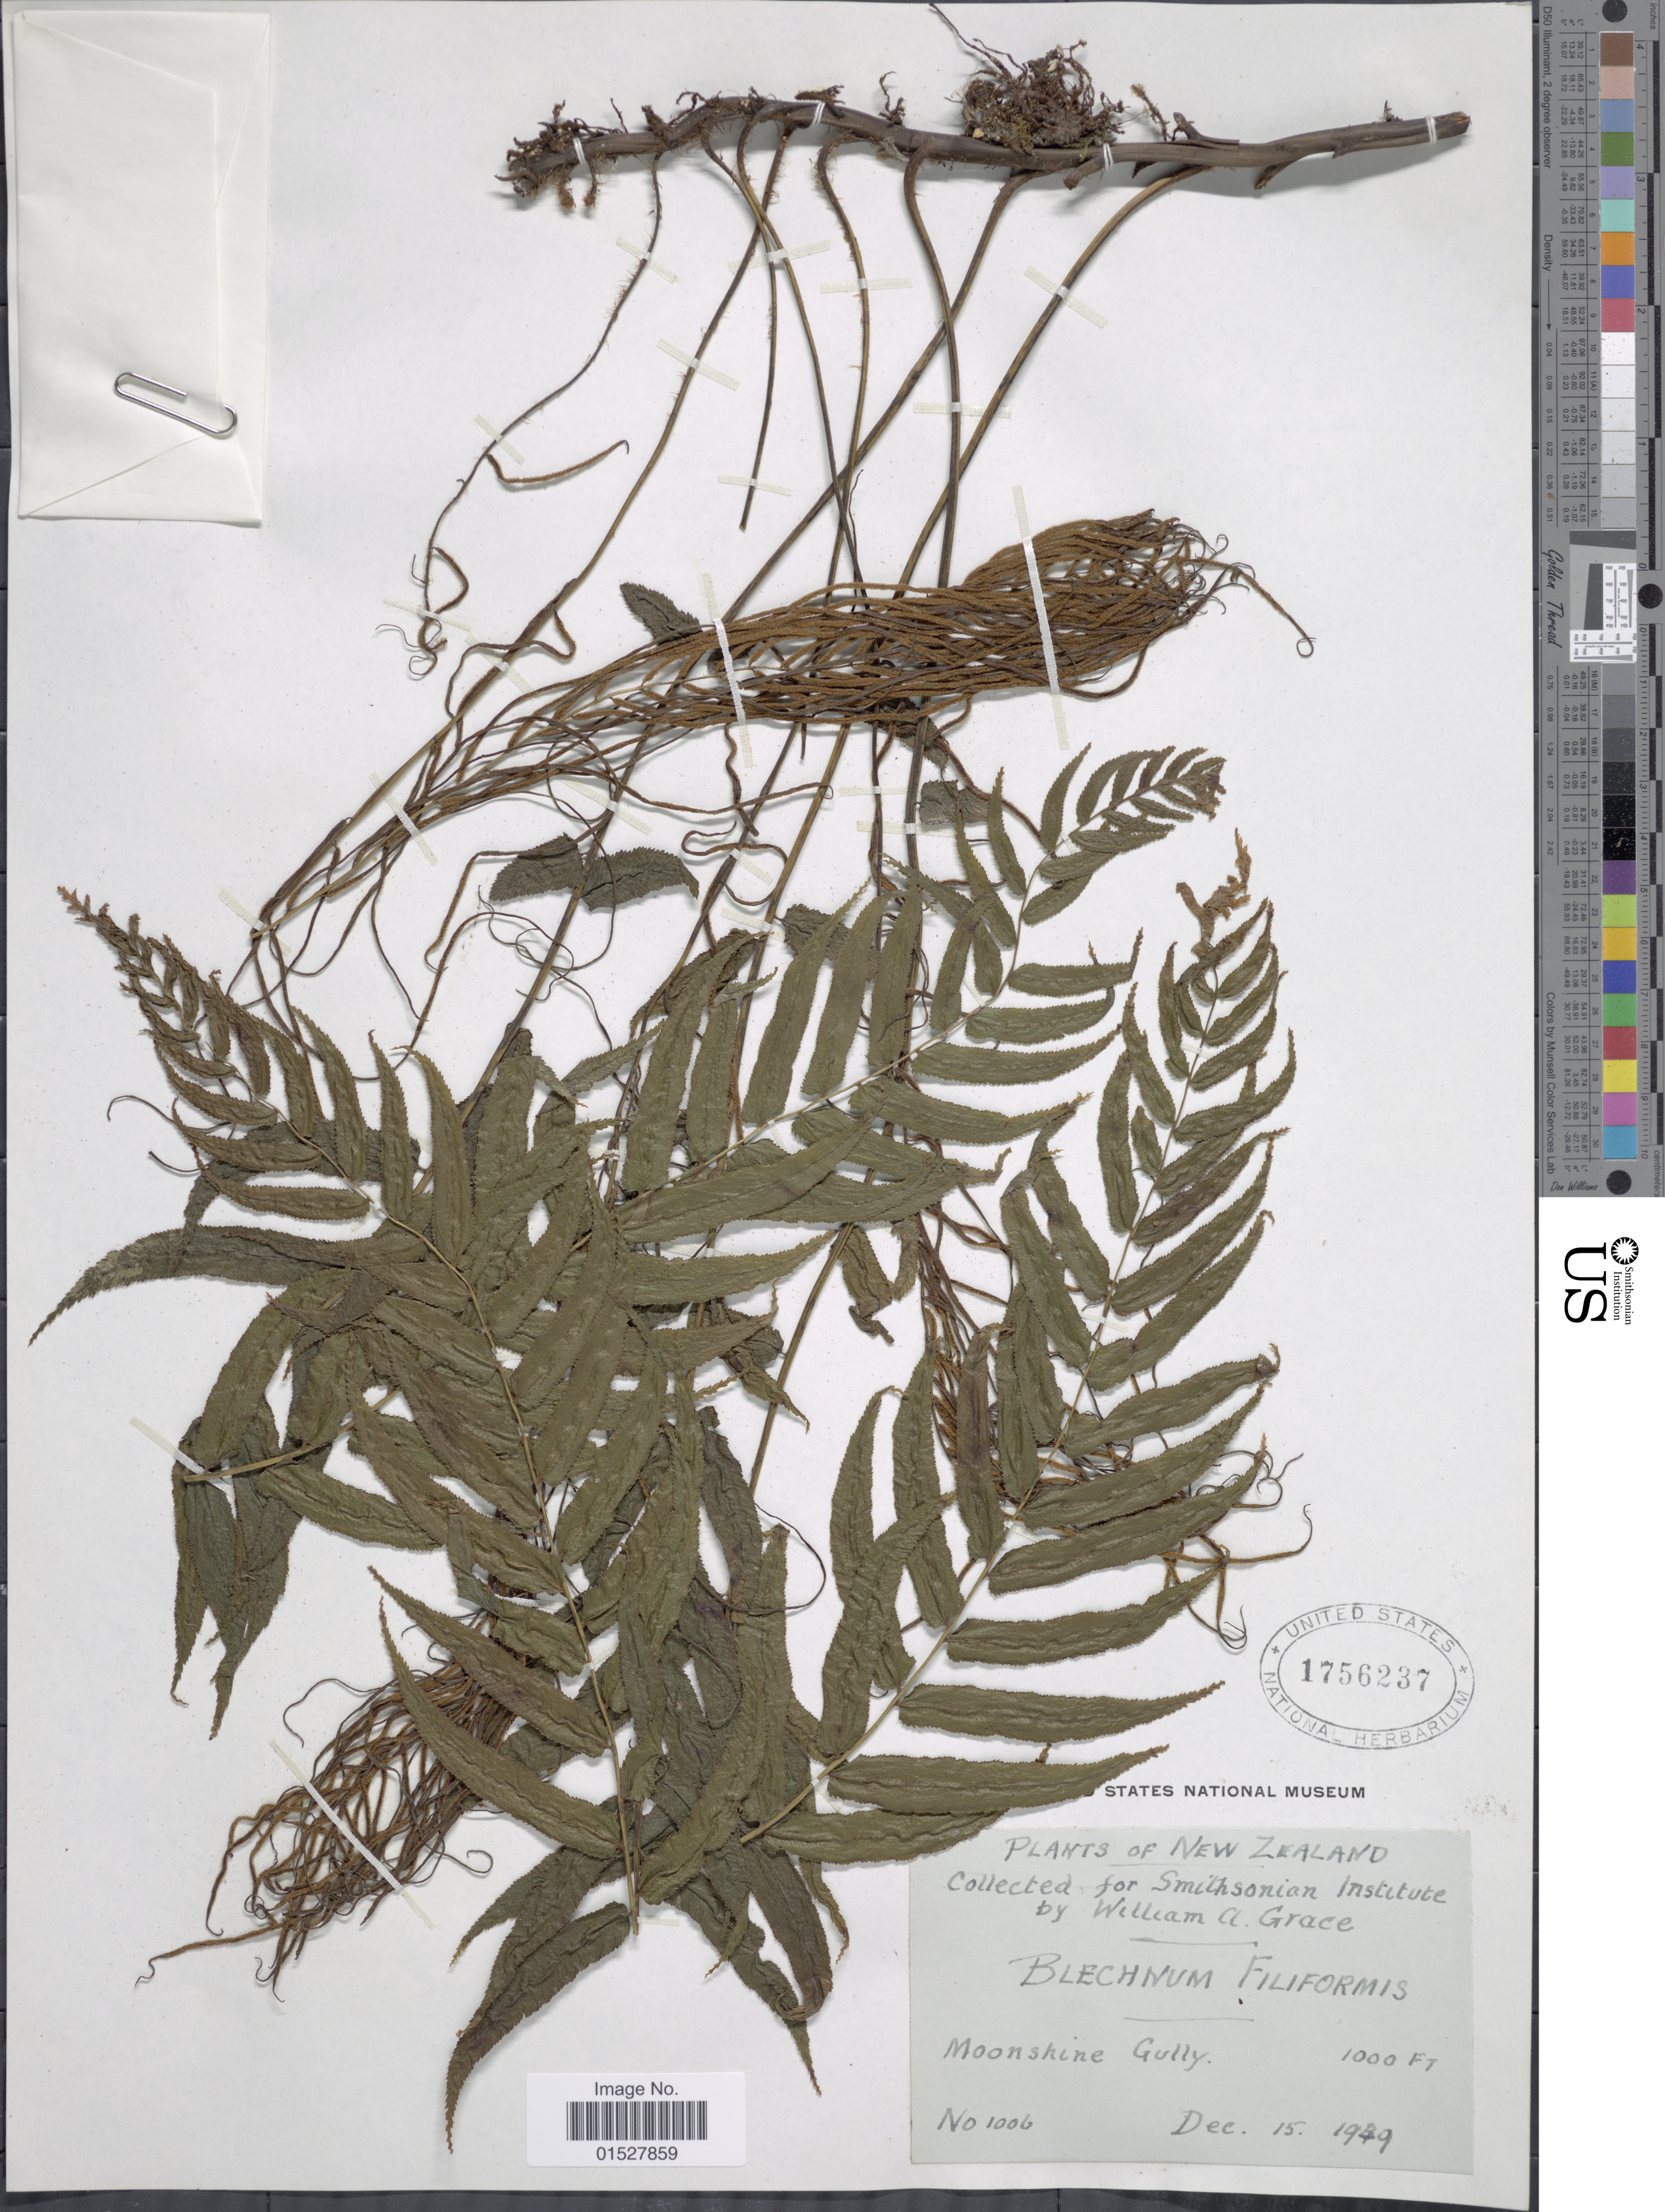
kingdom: Plantae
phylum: Tracheophyta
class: Polypodiopsida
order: Polypodiales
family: Blechnaceae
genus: Blechnum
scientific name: Blechnum filiforme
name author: (A. Cunn.) Ettingsh.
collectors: W. Grace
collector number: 1006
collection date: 1949-12-15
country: New Zealand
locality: Moonshine Gully.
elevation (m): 305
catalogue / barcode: US 1756237